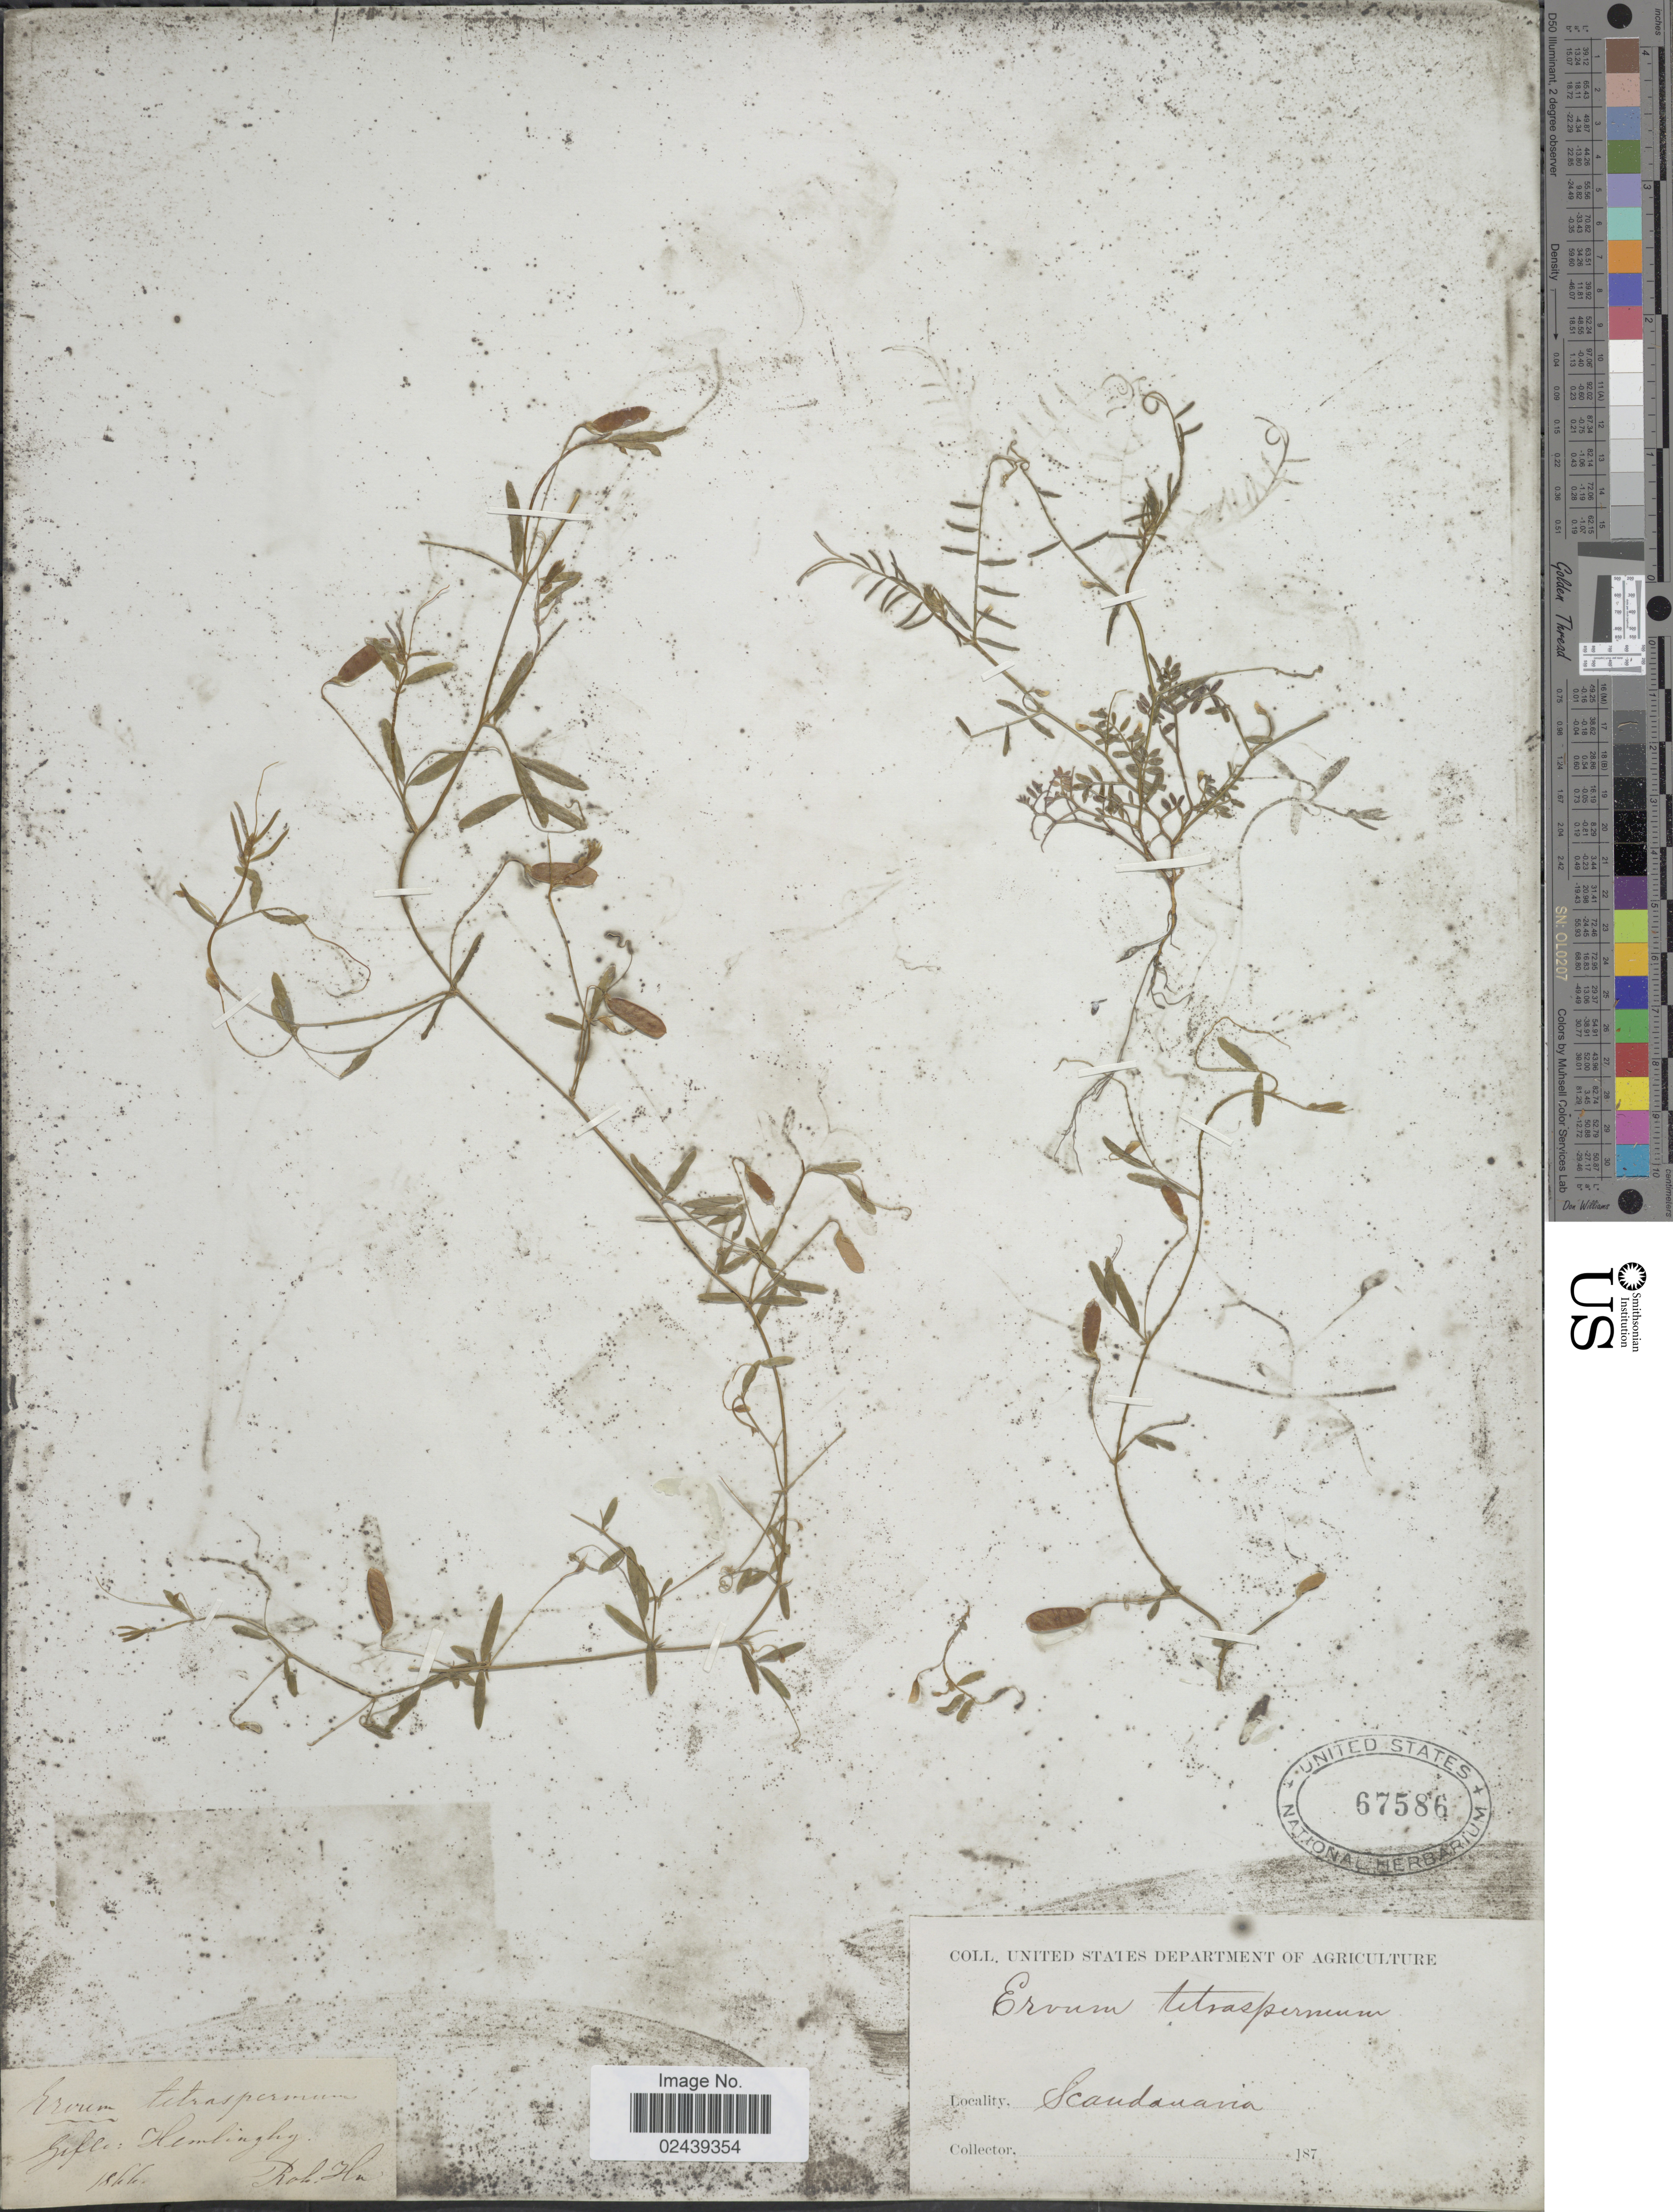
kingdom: Plantae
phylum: Tracheophyta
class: Magnoliopsida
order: Fabales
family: Fabaceae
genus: Vicia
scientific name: Vicia tetrasperma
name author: (L.) Schreb.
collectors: R. Hn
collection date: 1866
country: Sweden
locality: Gefle, Hemlingby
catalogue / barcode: US 67586